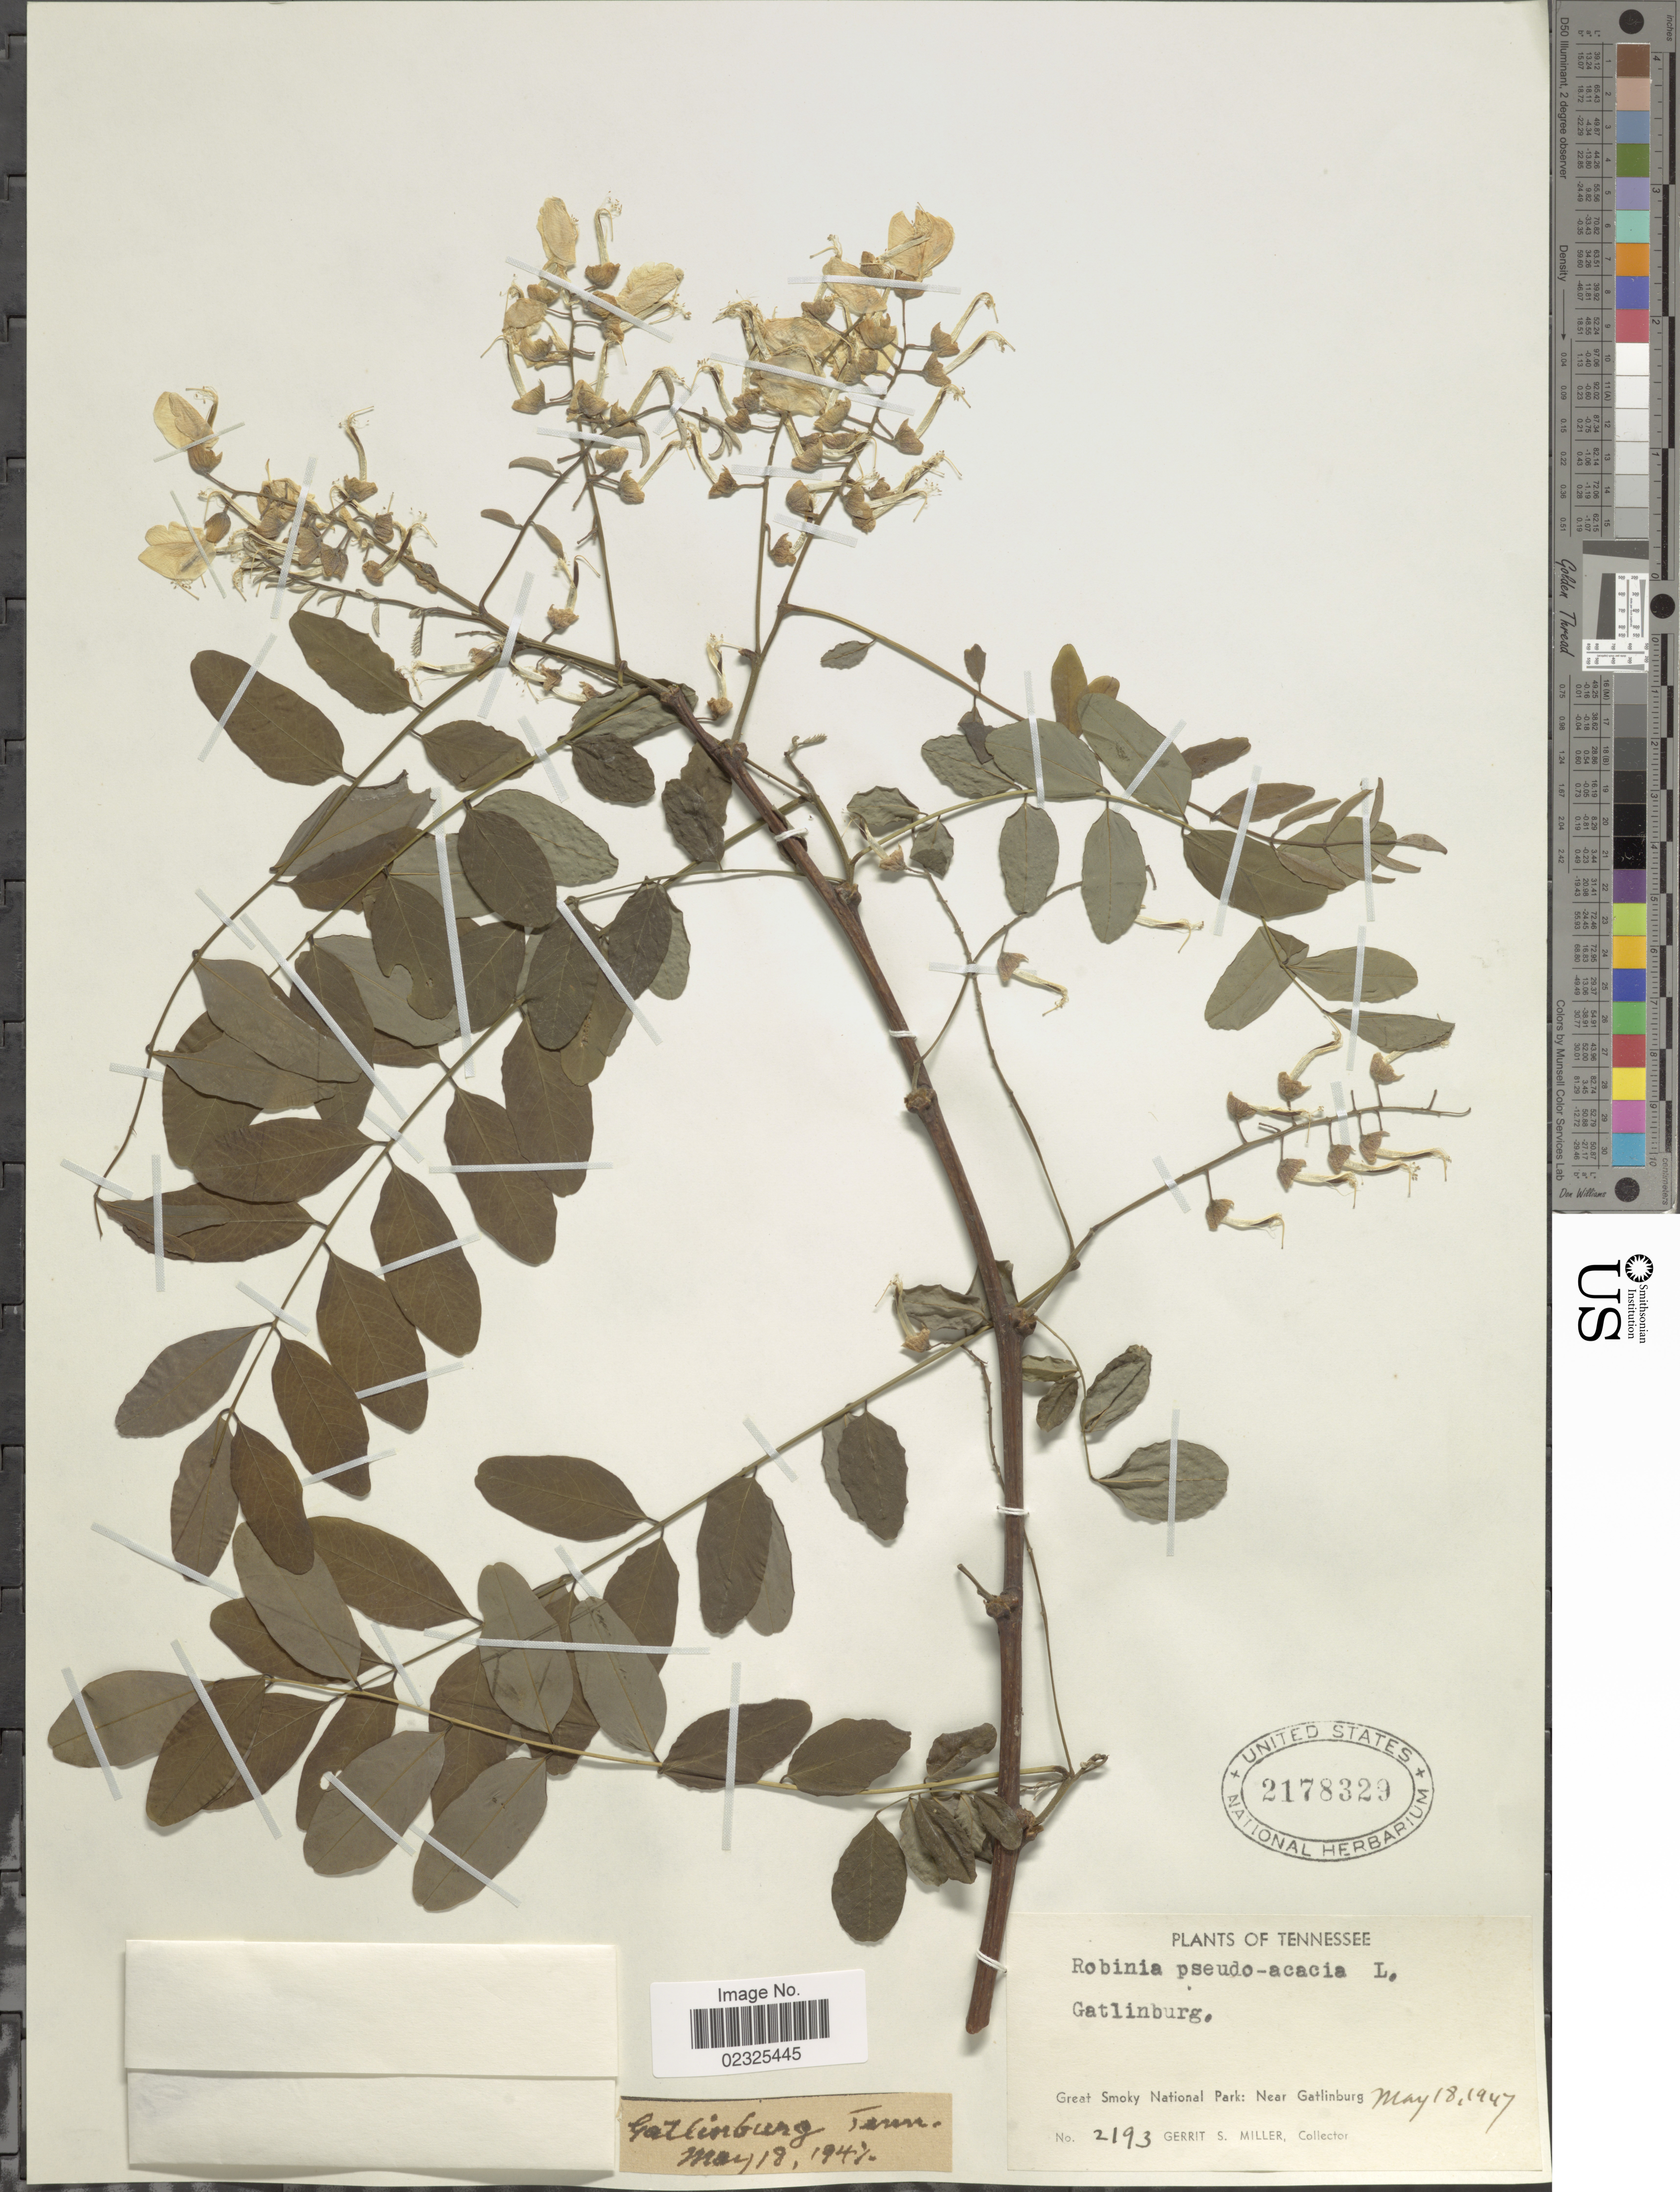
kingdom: Plantae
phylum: Tracheophyta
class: Magnoliopsida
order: Fabales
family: Fabaceae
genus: Robinia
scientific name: Robinia pseudoacacia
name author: L.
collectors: G. S. Miller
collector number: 2193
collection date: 1947-05-18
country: United States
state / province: Tennessee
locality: Gatlinburg, Great Smokey National Park: near Gatlinburg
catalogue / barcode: US 2178329